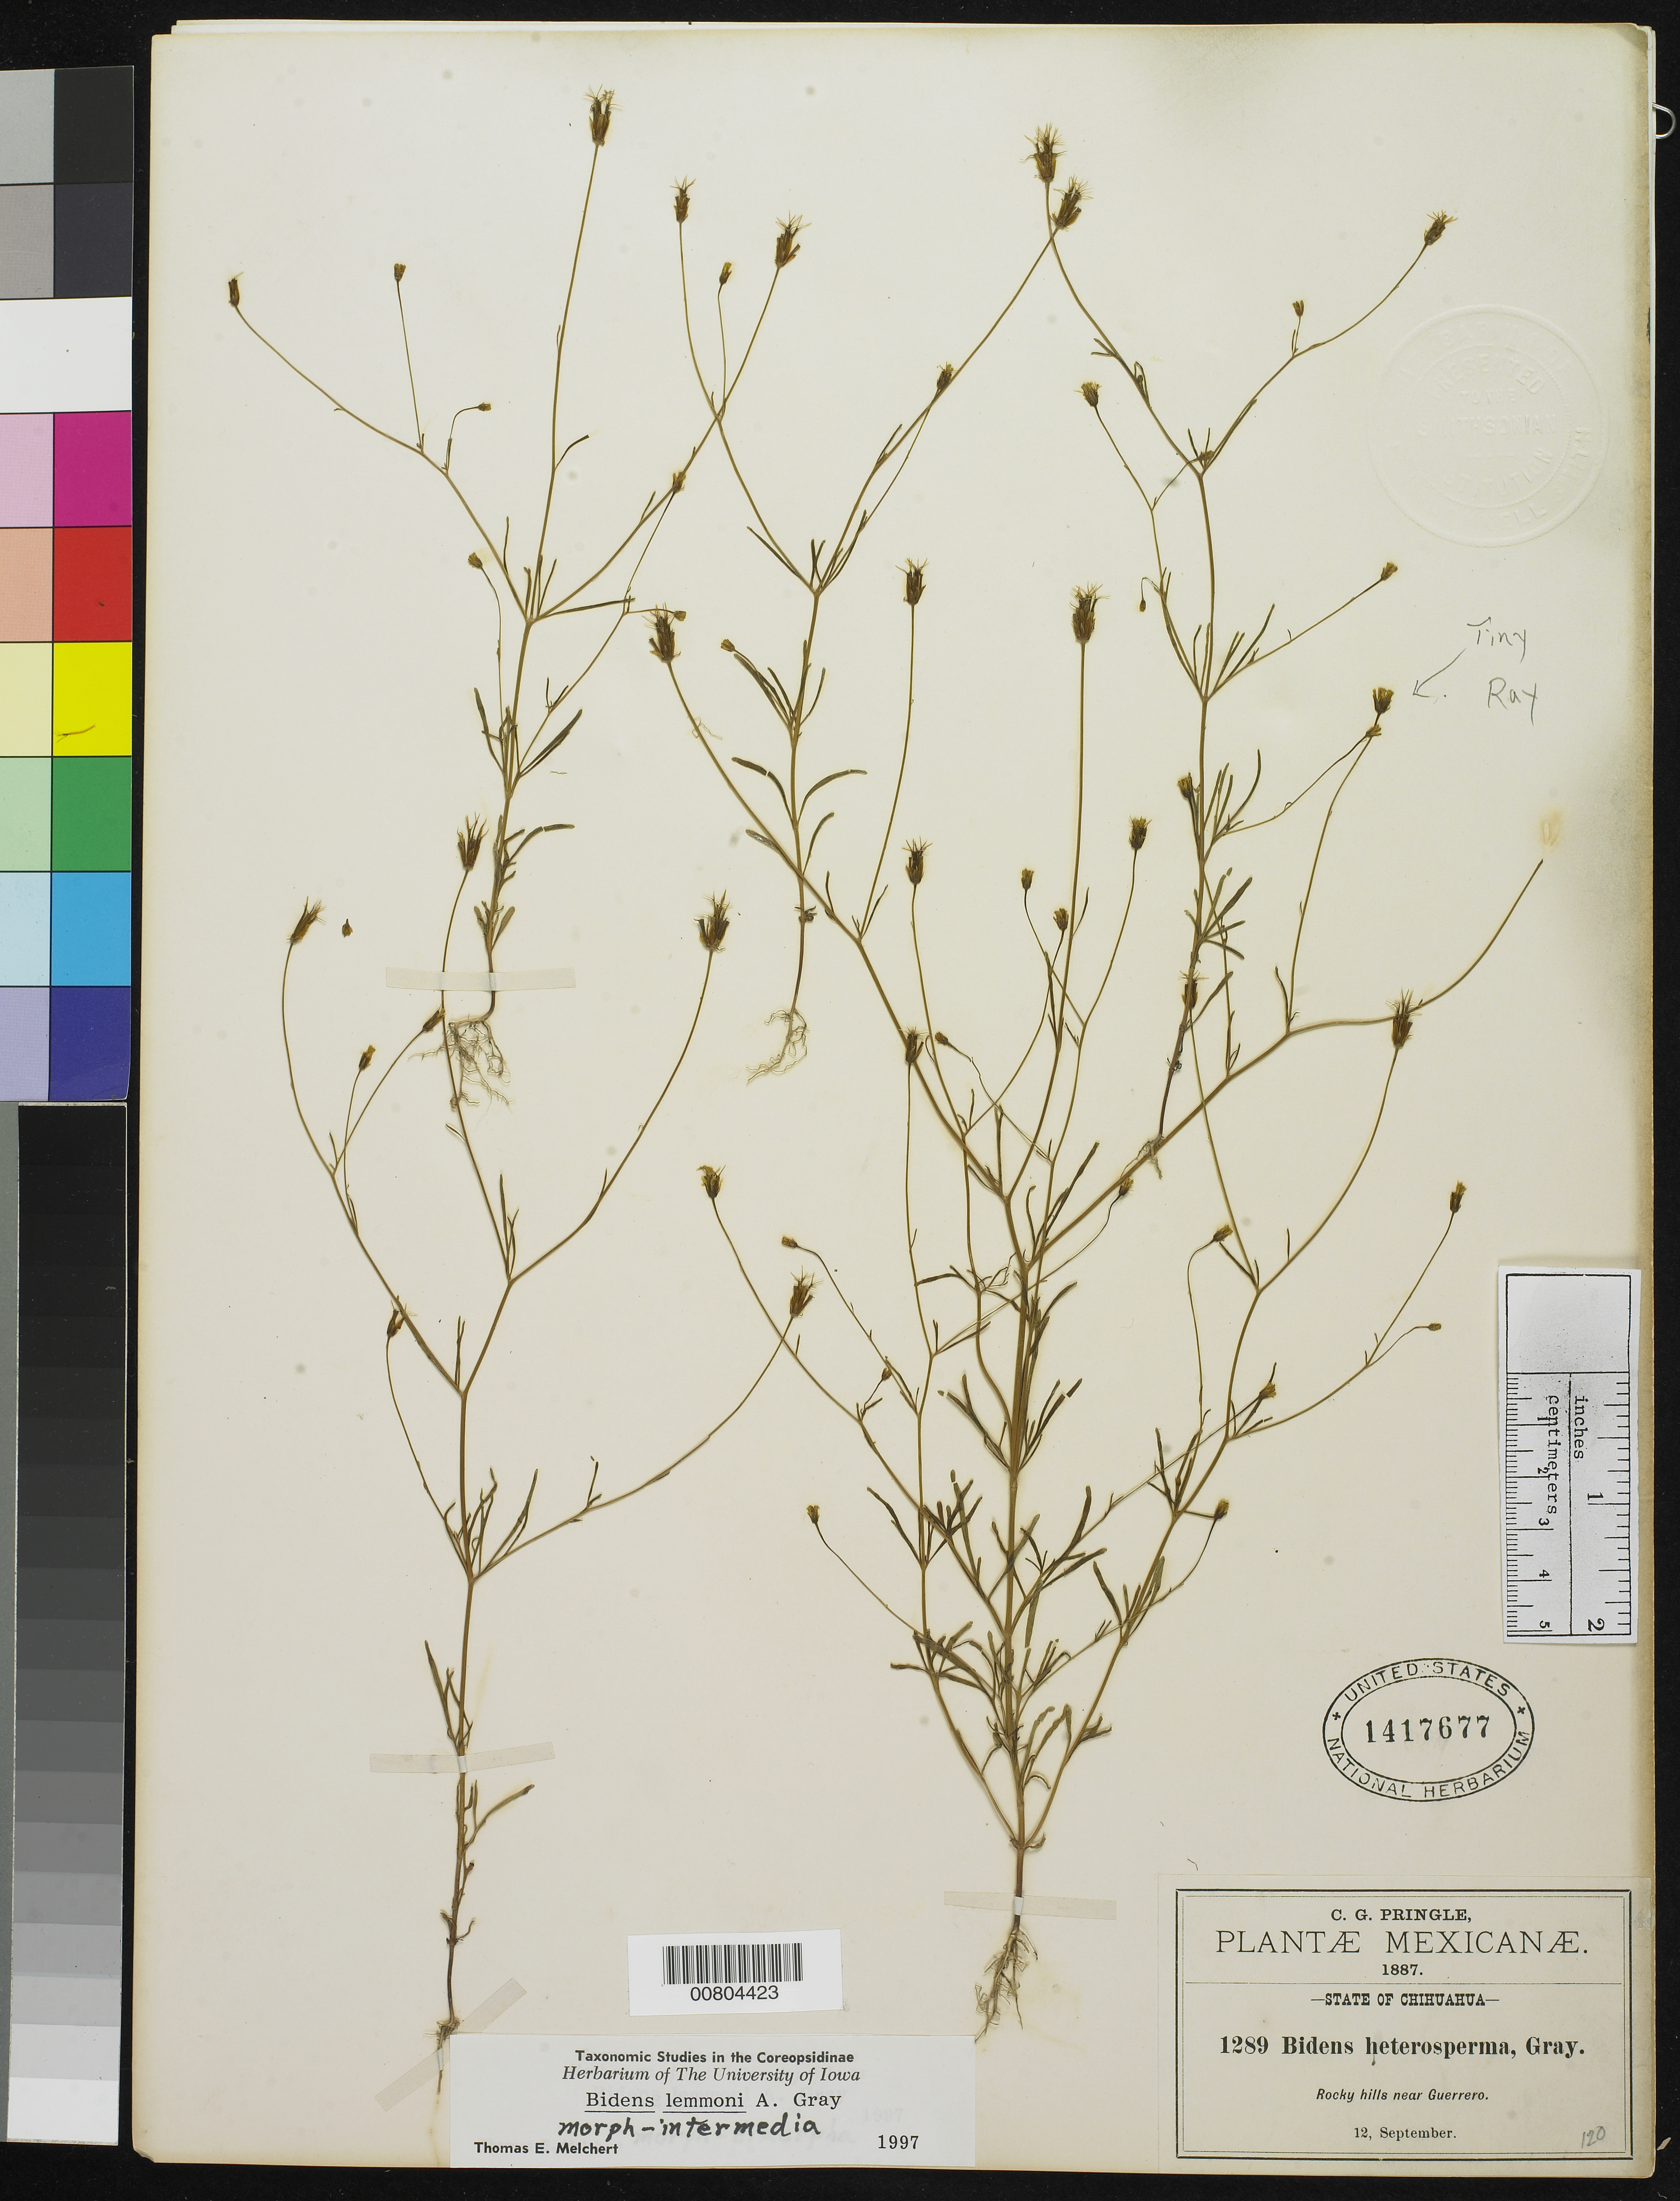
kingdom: Plantae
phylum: Tracheophyta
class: Magnoliopsida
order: Asterales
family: Asteraceae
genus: Bidens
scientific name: Bidens lemmonii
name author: A. Gray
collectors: C. G. Pringle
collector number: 1289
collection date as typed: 12 Sep 1887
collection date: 1887-09-12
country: Mexico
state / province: Chihuahua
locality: Rocky hills near Guerrero, Chihuahua.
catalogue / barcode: US 1417677